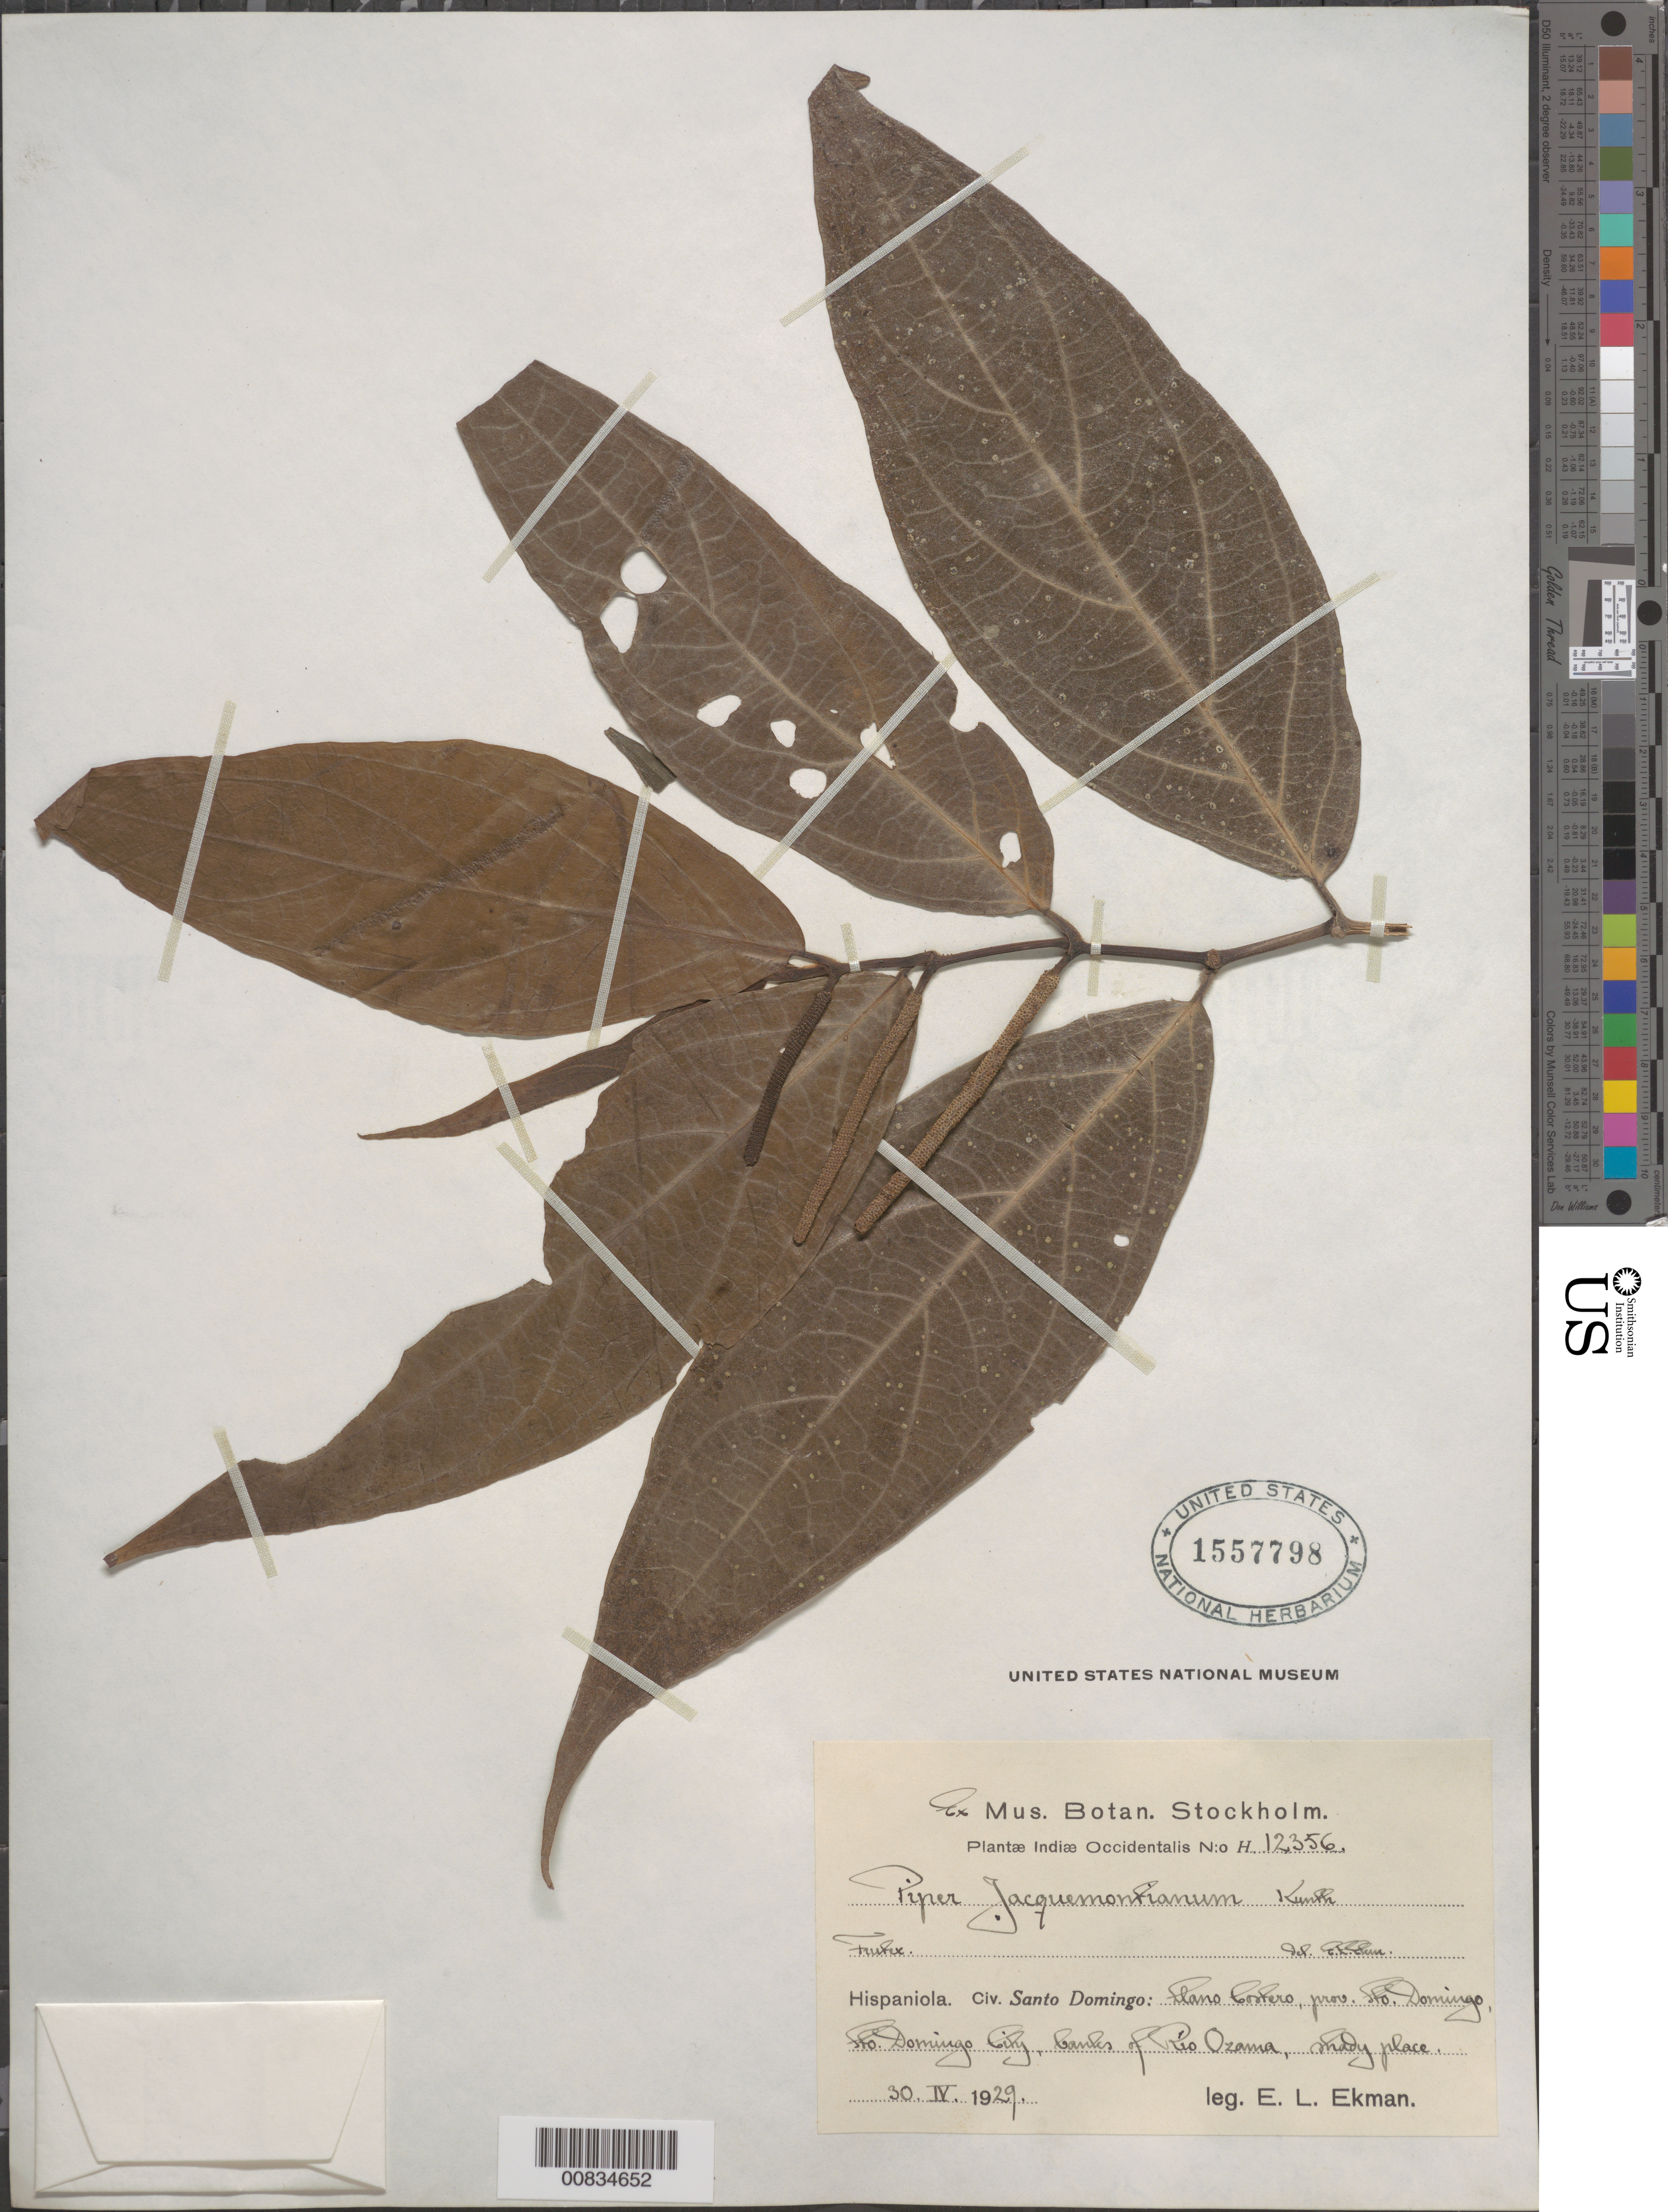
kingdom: Plantae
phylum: Tracheophyta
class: Magnoliopsida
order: Piperales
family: Piperaceae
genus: Piper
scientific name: Piper jacquemontianum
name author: Kunth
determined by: Ekman, E. L.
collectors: E. L. Ekman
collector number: H 12356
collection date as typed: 30 Apr 1929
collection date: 1929-04-30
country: Dominican Republic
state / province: Distrito Nacional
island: Hispaniola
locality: Plano Costero, Prov. Santo Domingo (obsolete), Sto. Domingo City, banks of Río Ozama.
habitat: Banks of river. Shady place.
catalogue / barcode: US 1557798